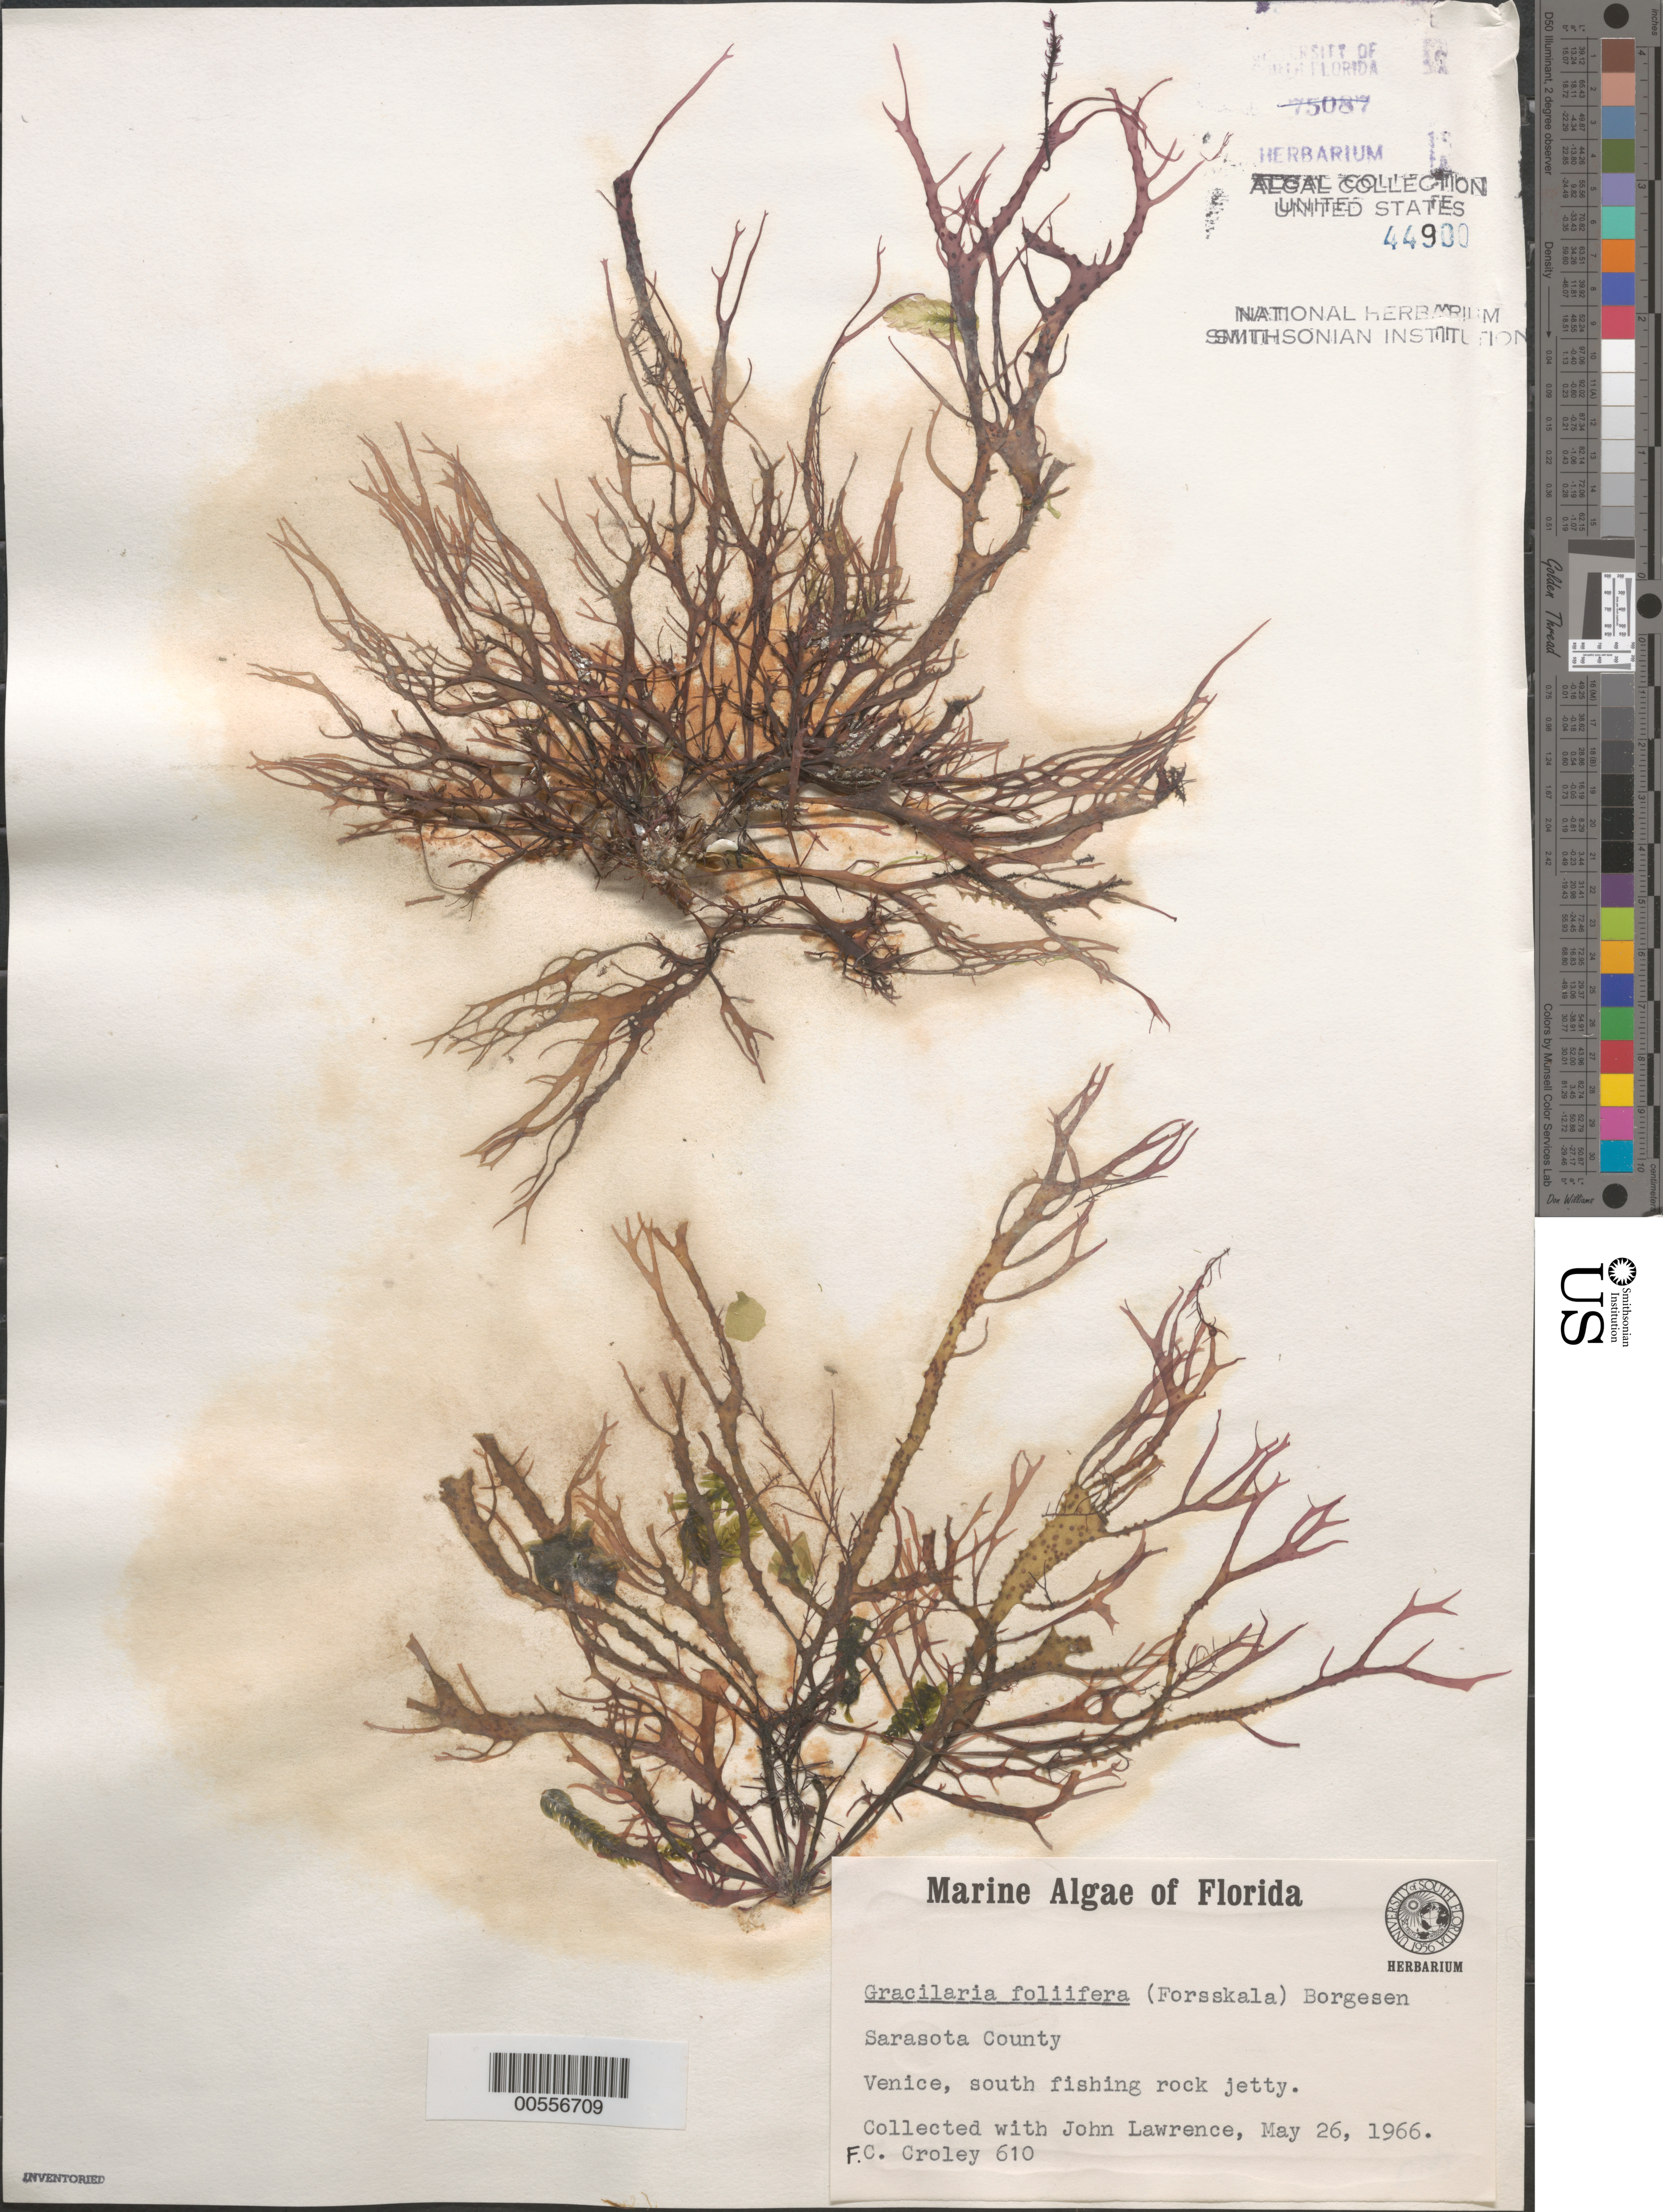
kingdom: Plantae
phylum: Rhodophyta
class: Florideophyceae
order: Gracilariales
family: Gracilariaceae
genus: Gracilaria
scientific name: Gracilaria foliifera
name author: (Forssk.) Børgesen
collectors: J. Lawrence & F. C. Croley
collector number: FCC 610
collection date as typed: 26 May 1966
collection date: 1966-05-26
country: United States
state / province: Florida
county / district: Sarasota County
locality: Venice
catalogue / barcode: US 44900